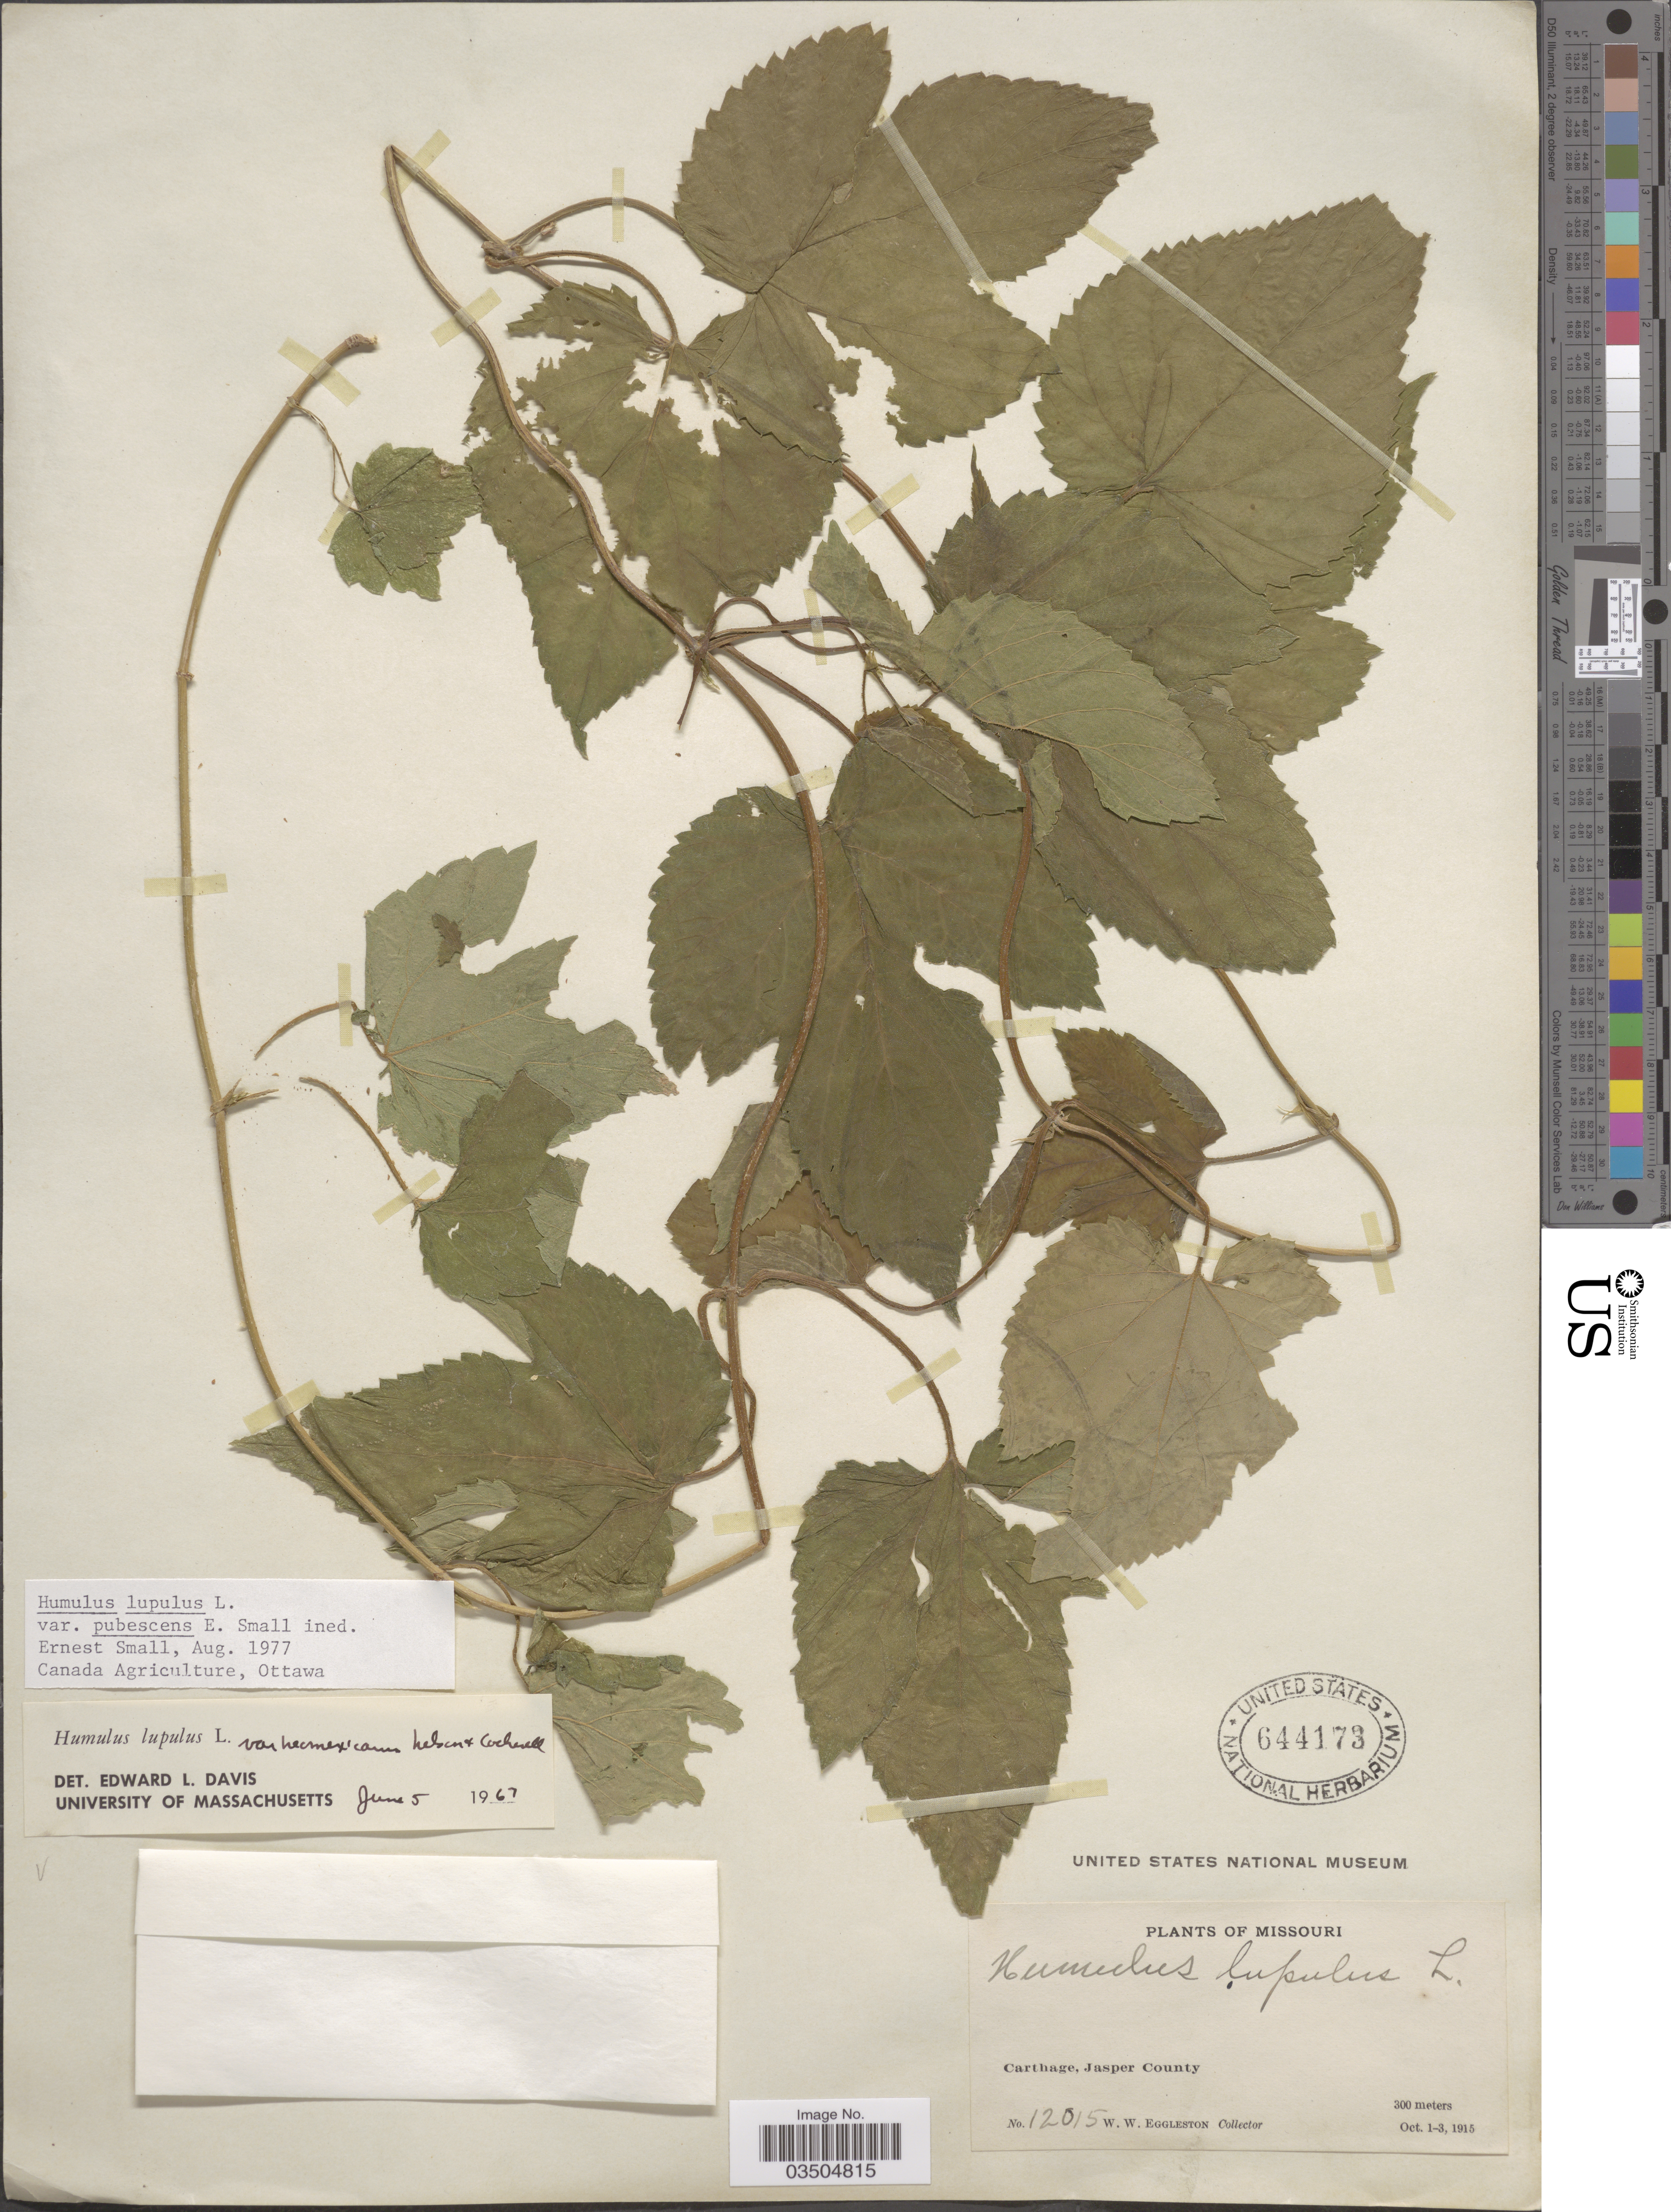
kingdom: Plantae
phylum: Tracheophyta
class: Magnoliopsida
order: Rosales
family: Cannabaceae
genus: Humulus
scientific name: Humulus pubescens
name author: (Small) Tembrock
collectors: W. W. Eggleston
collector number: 12015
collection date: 1915-10-01/1915-10-03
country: United States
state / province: Missouri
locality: Carthage, Jasper County.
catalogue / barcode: US 644173